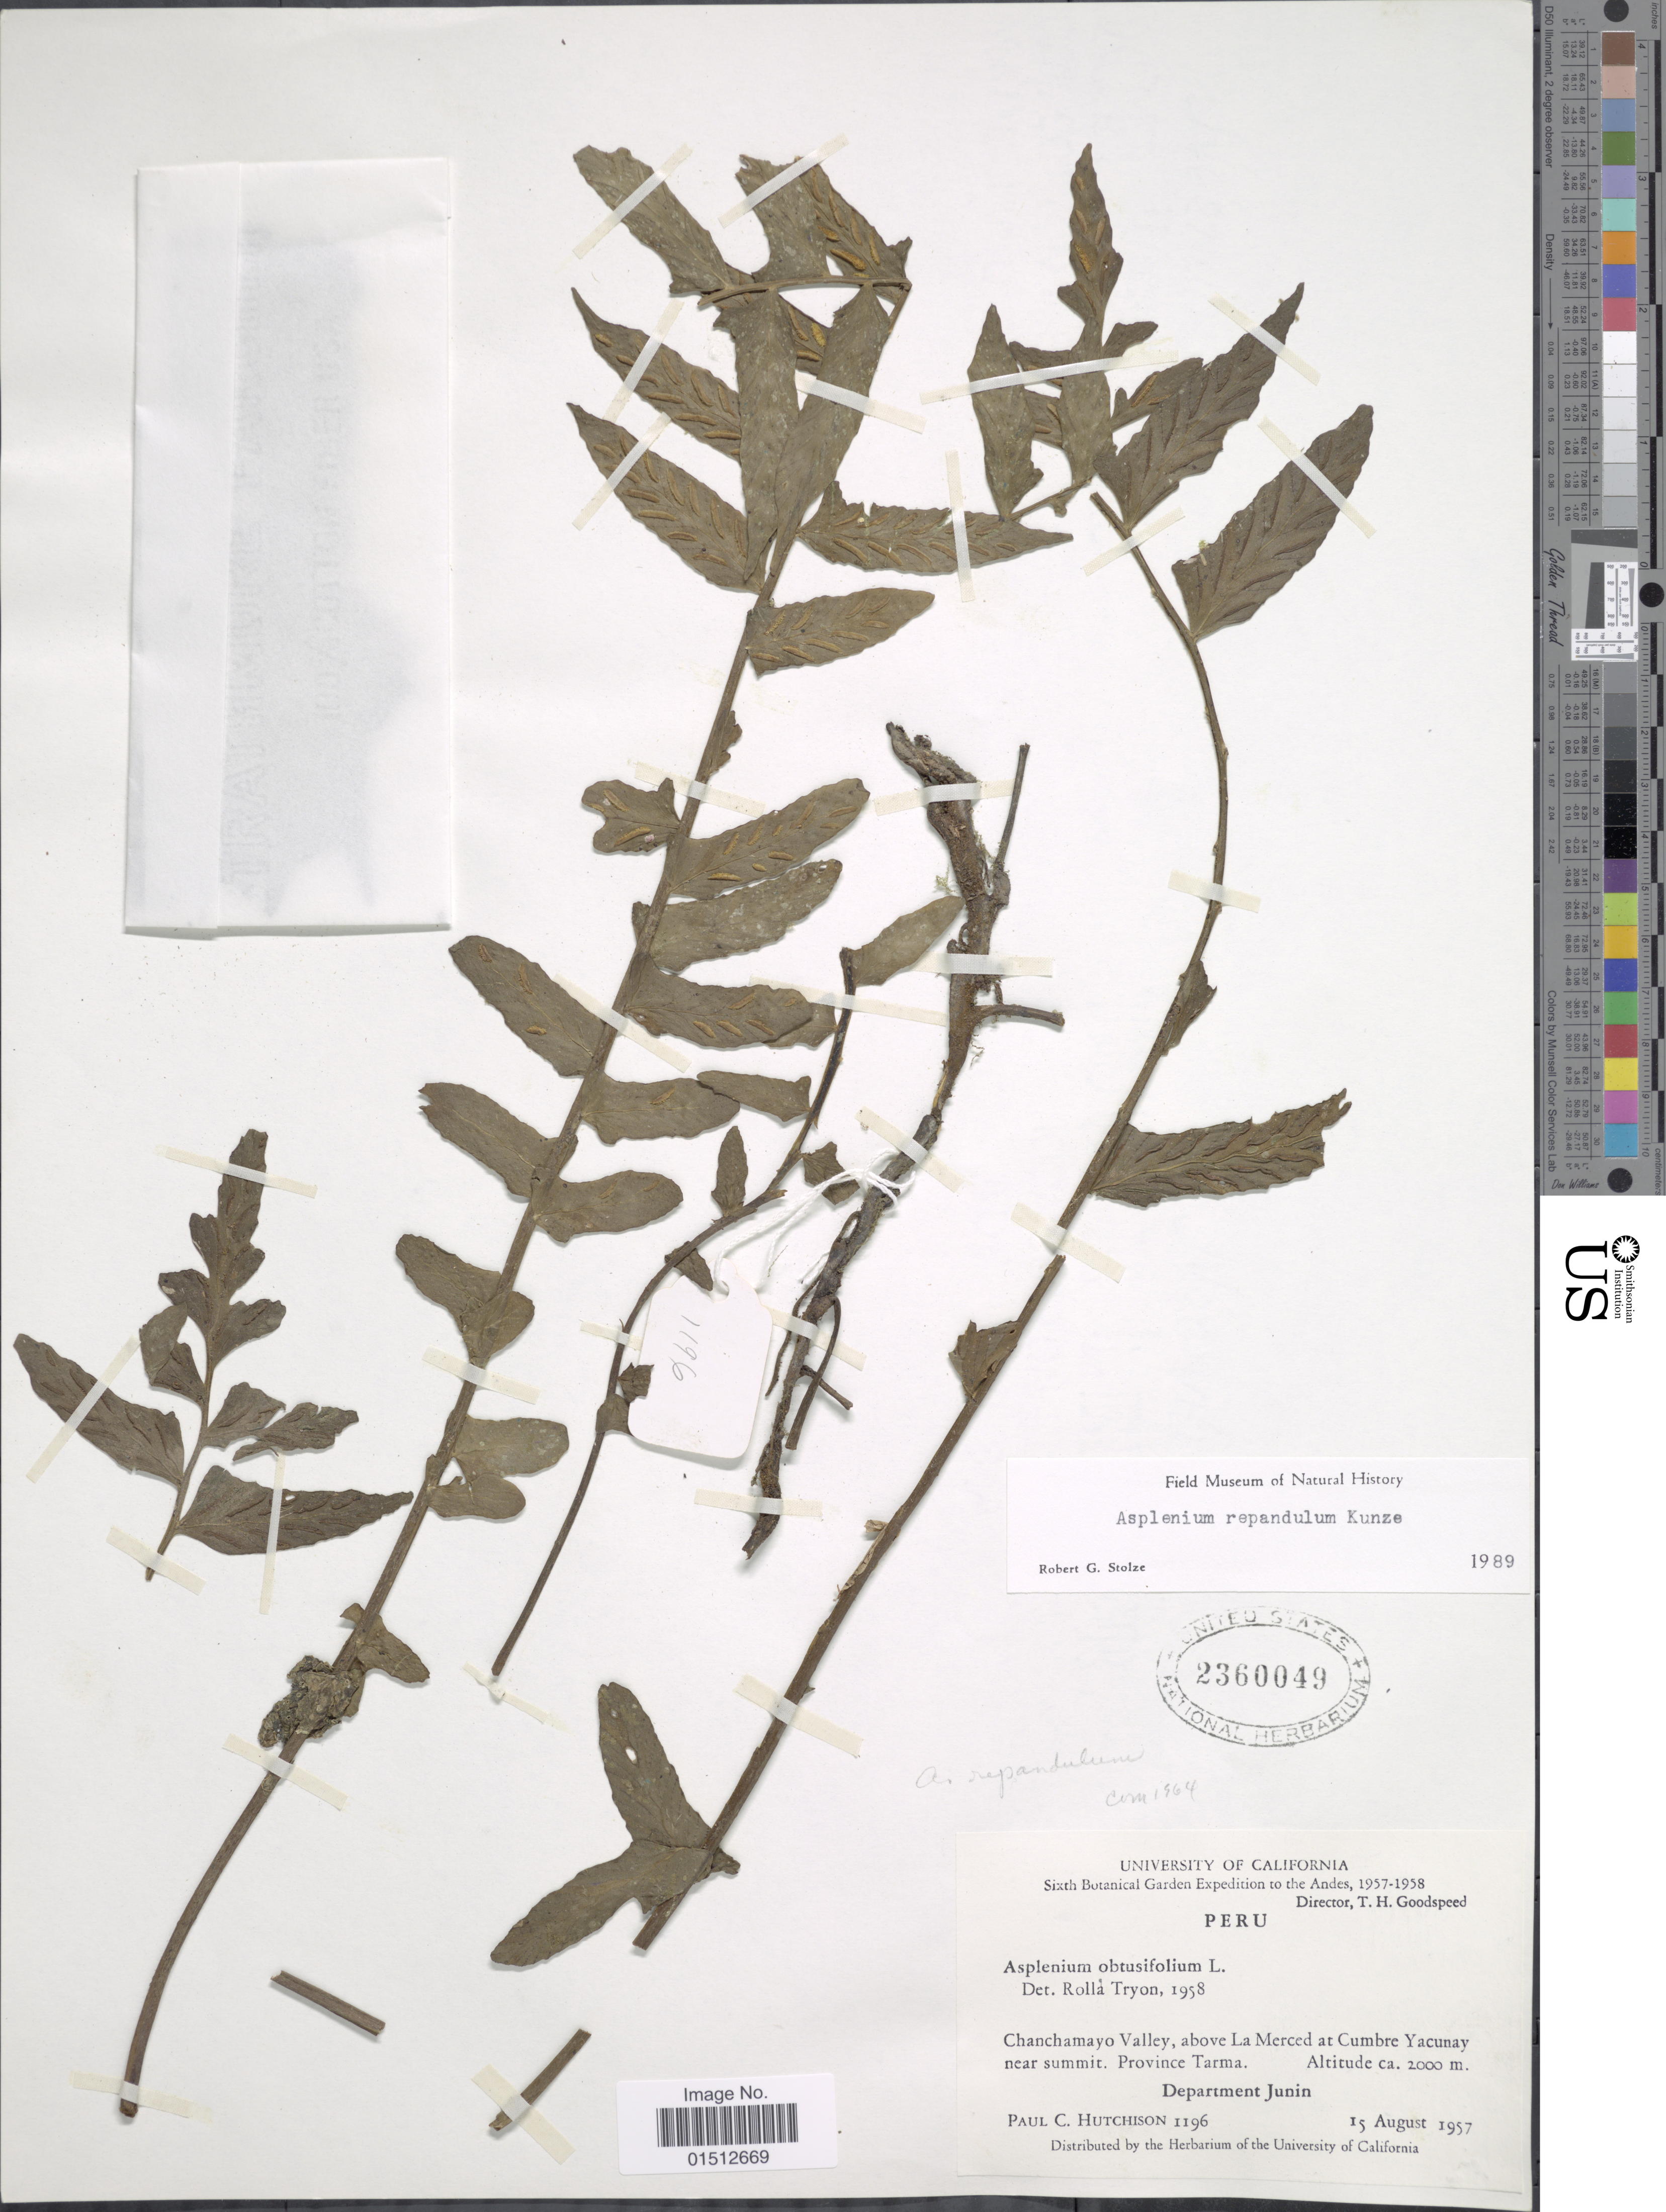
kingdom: Plantae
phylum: Tracheophyta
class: Polypodiopsida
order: Polypodiales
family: Aspleniaceae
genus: Asplenium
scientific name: Asplenium repandulum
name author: Kunze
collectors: P. C. Hutchison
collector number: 1196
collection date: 1957-08-15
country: Peru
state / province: Junín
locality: Peru Chanchamayo Valley, Above La Merced at Cumbre Yacunay near summit. Province Tarma. Department Junin,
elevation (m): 2000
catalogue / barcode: US 2360049